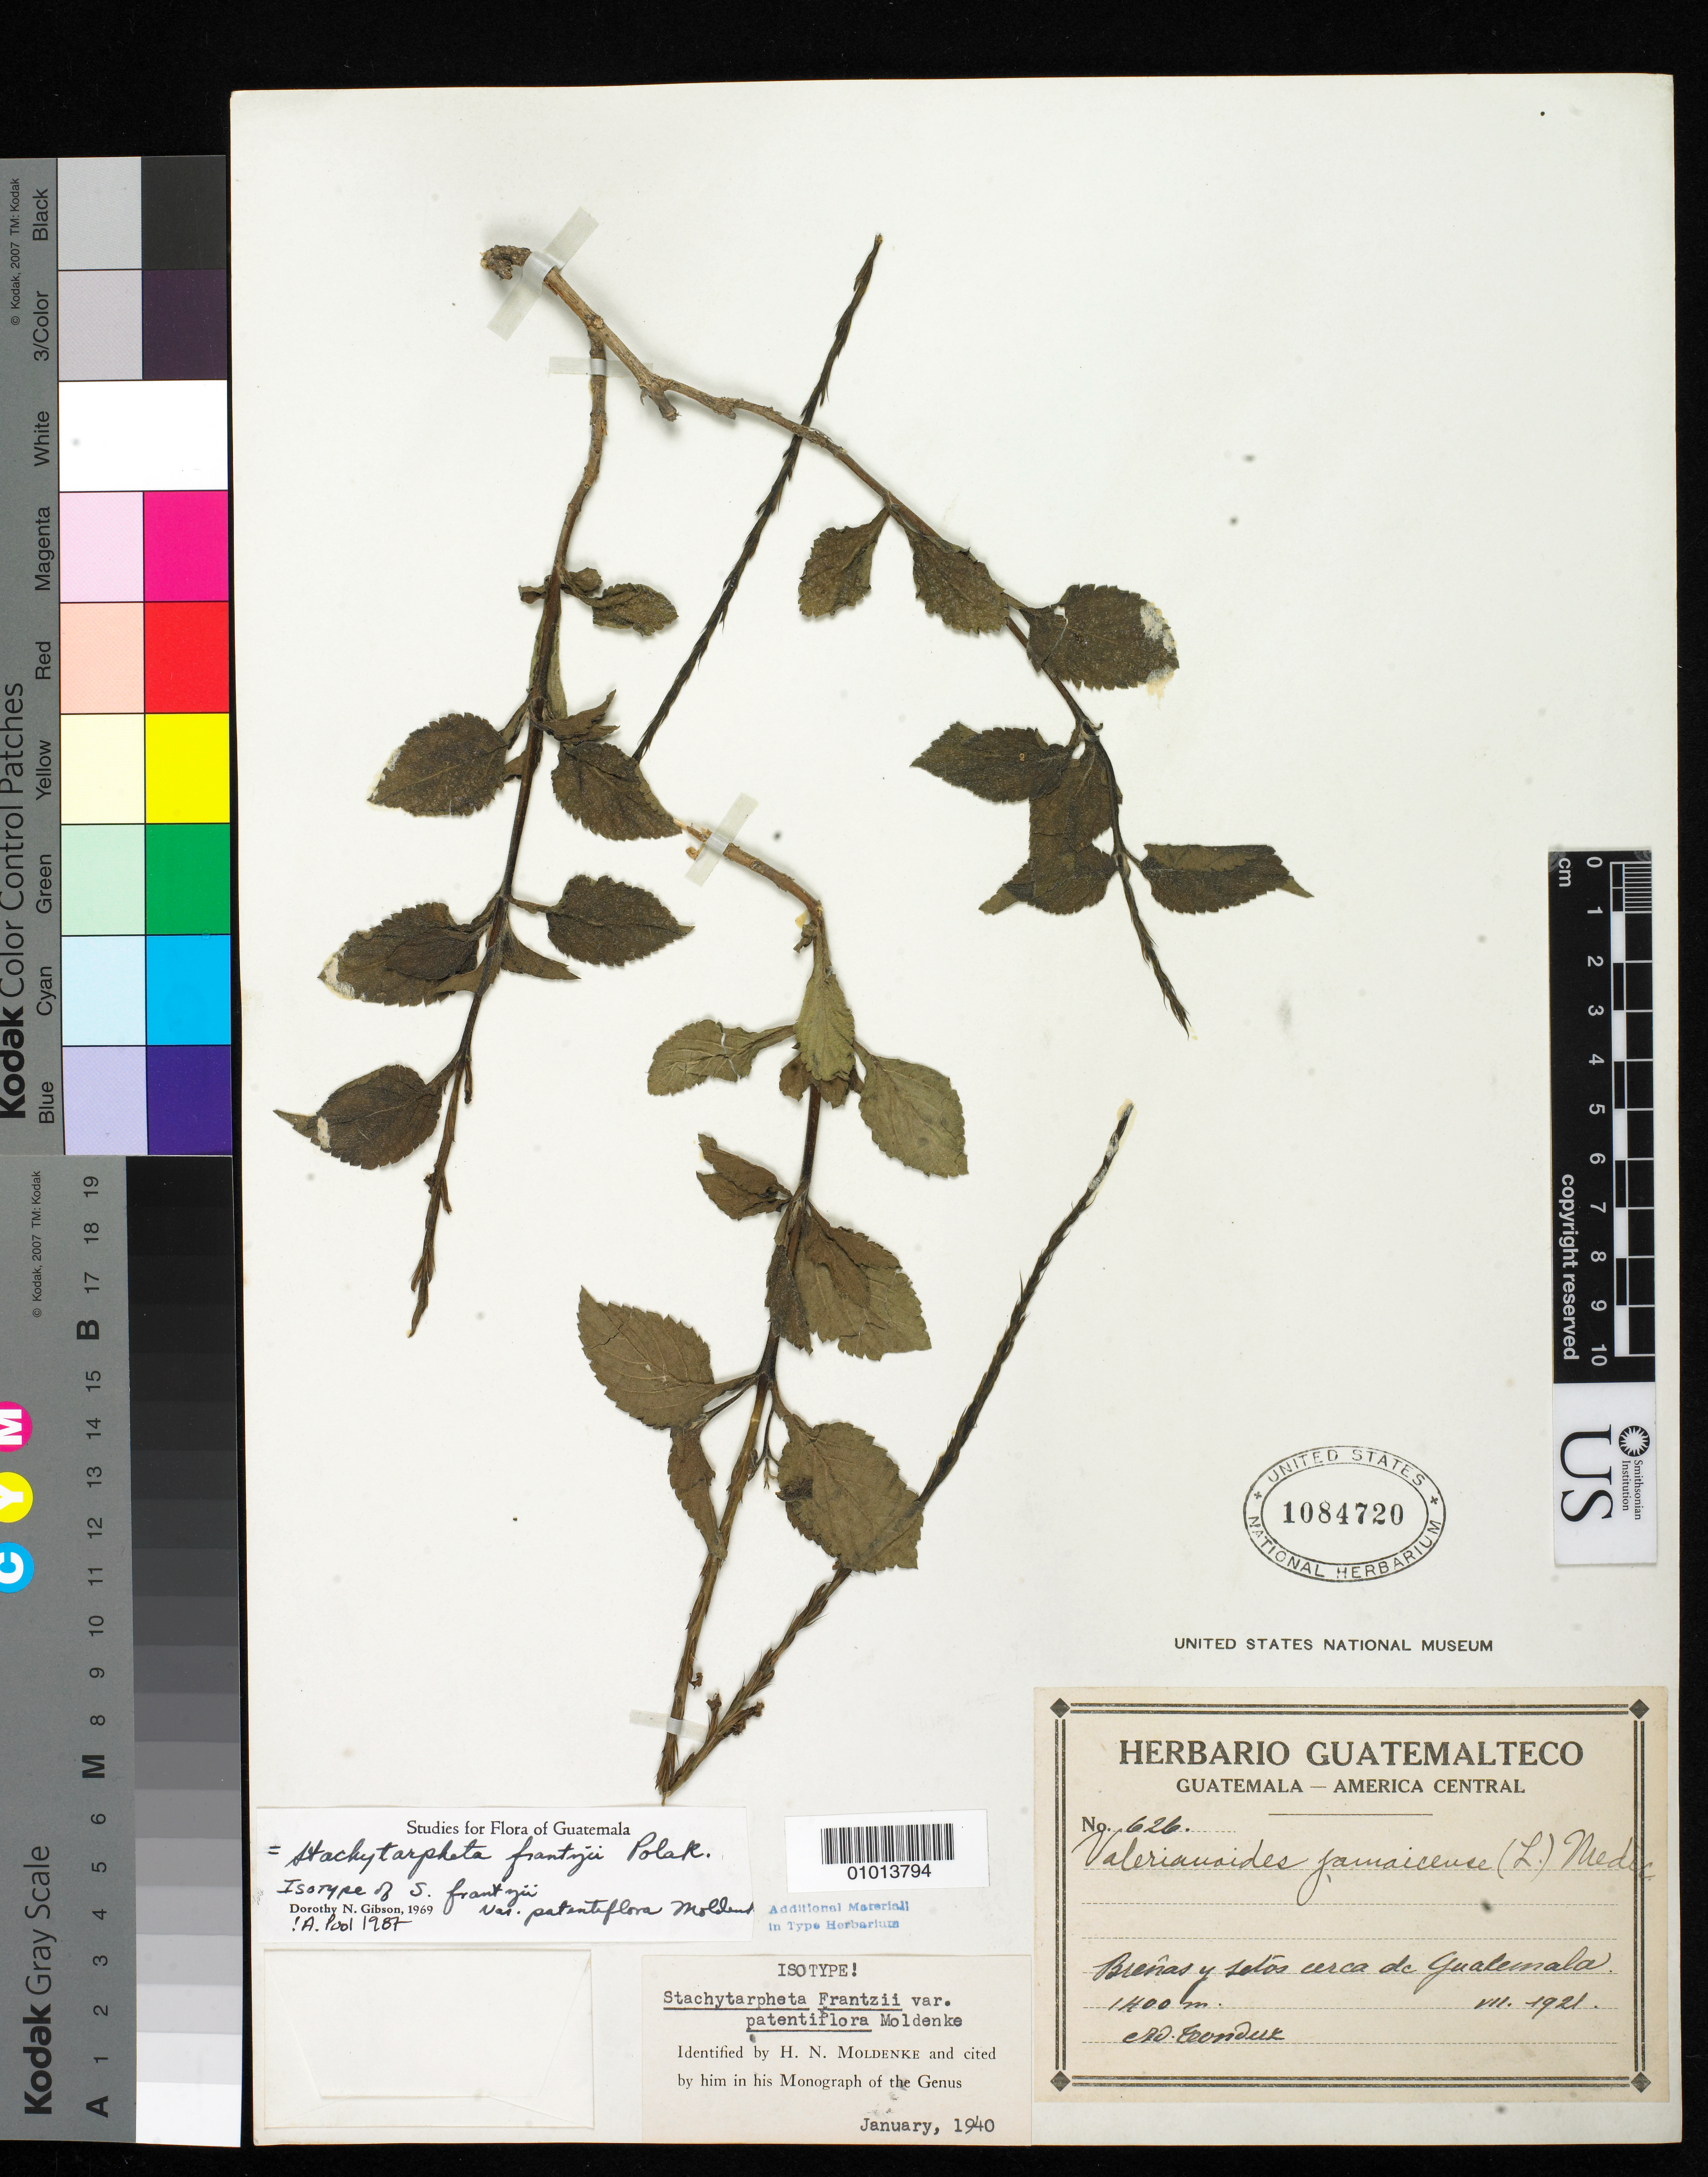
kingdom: Plantae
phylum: Tracheophyta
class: Magnoliopsida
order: Lamiales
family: Verbenaceae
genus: Stachytarpheta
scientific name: Stachytarpheta frantzii var. patentiflora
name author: Moldenke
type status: Isotype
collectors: A. Tonduz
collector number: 626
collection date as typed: Jul 1921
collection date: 1921-07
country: Guatemala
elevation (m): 1400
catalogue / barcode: US 1084720